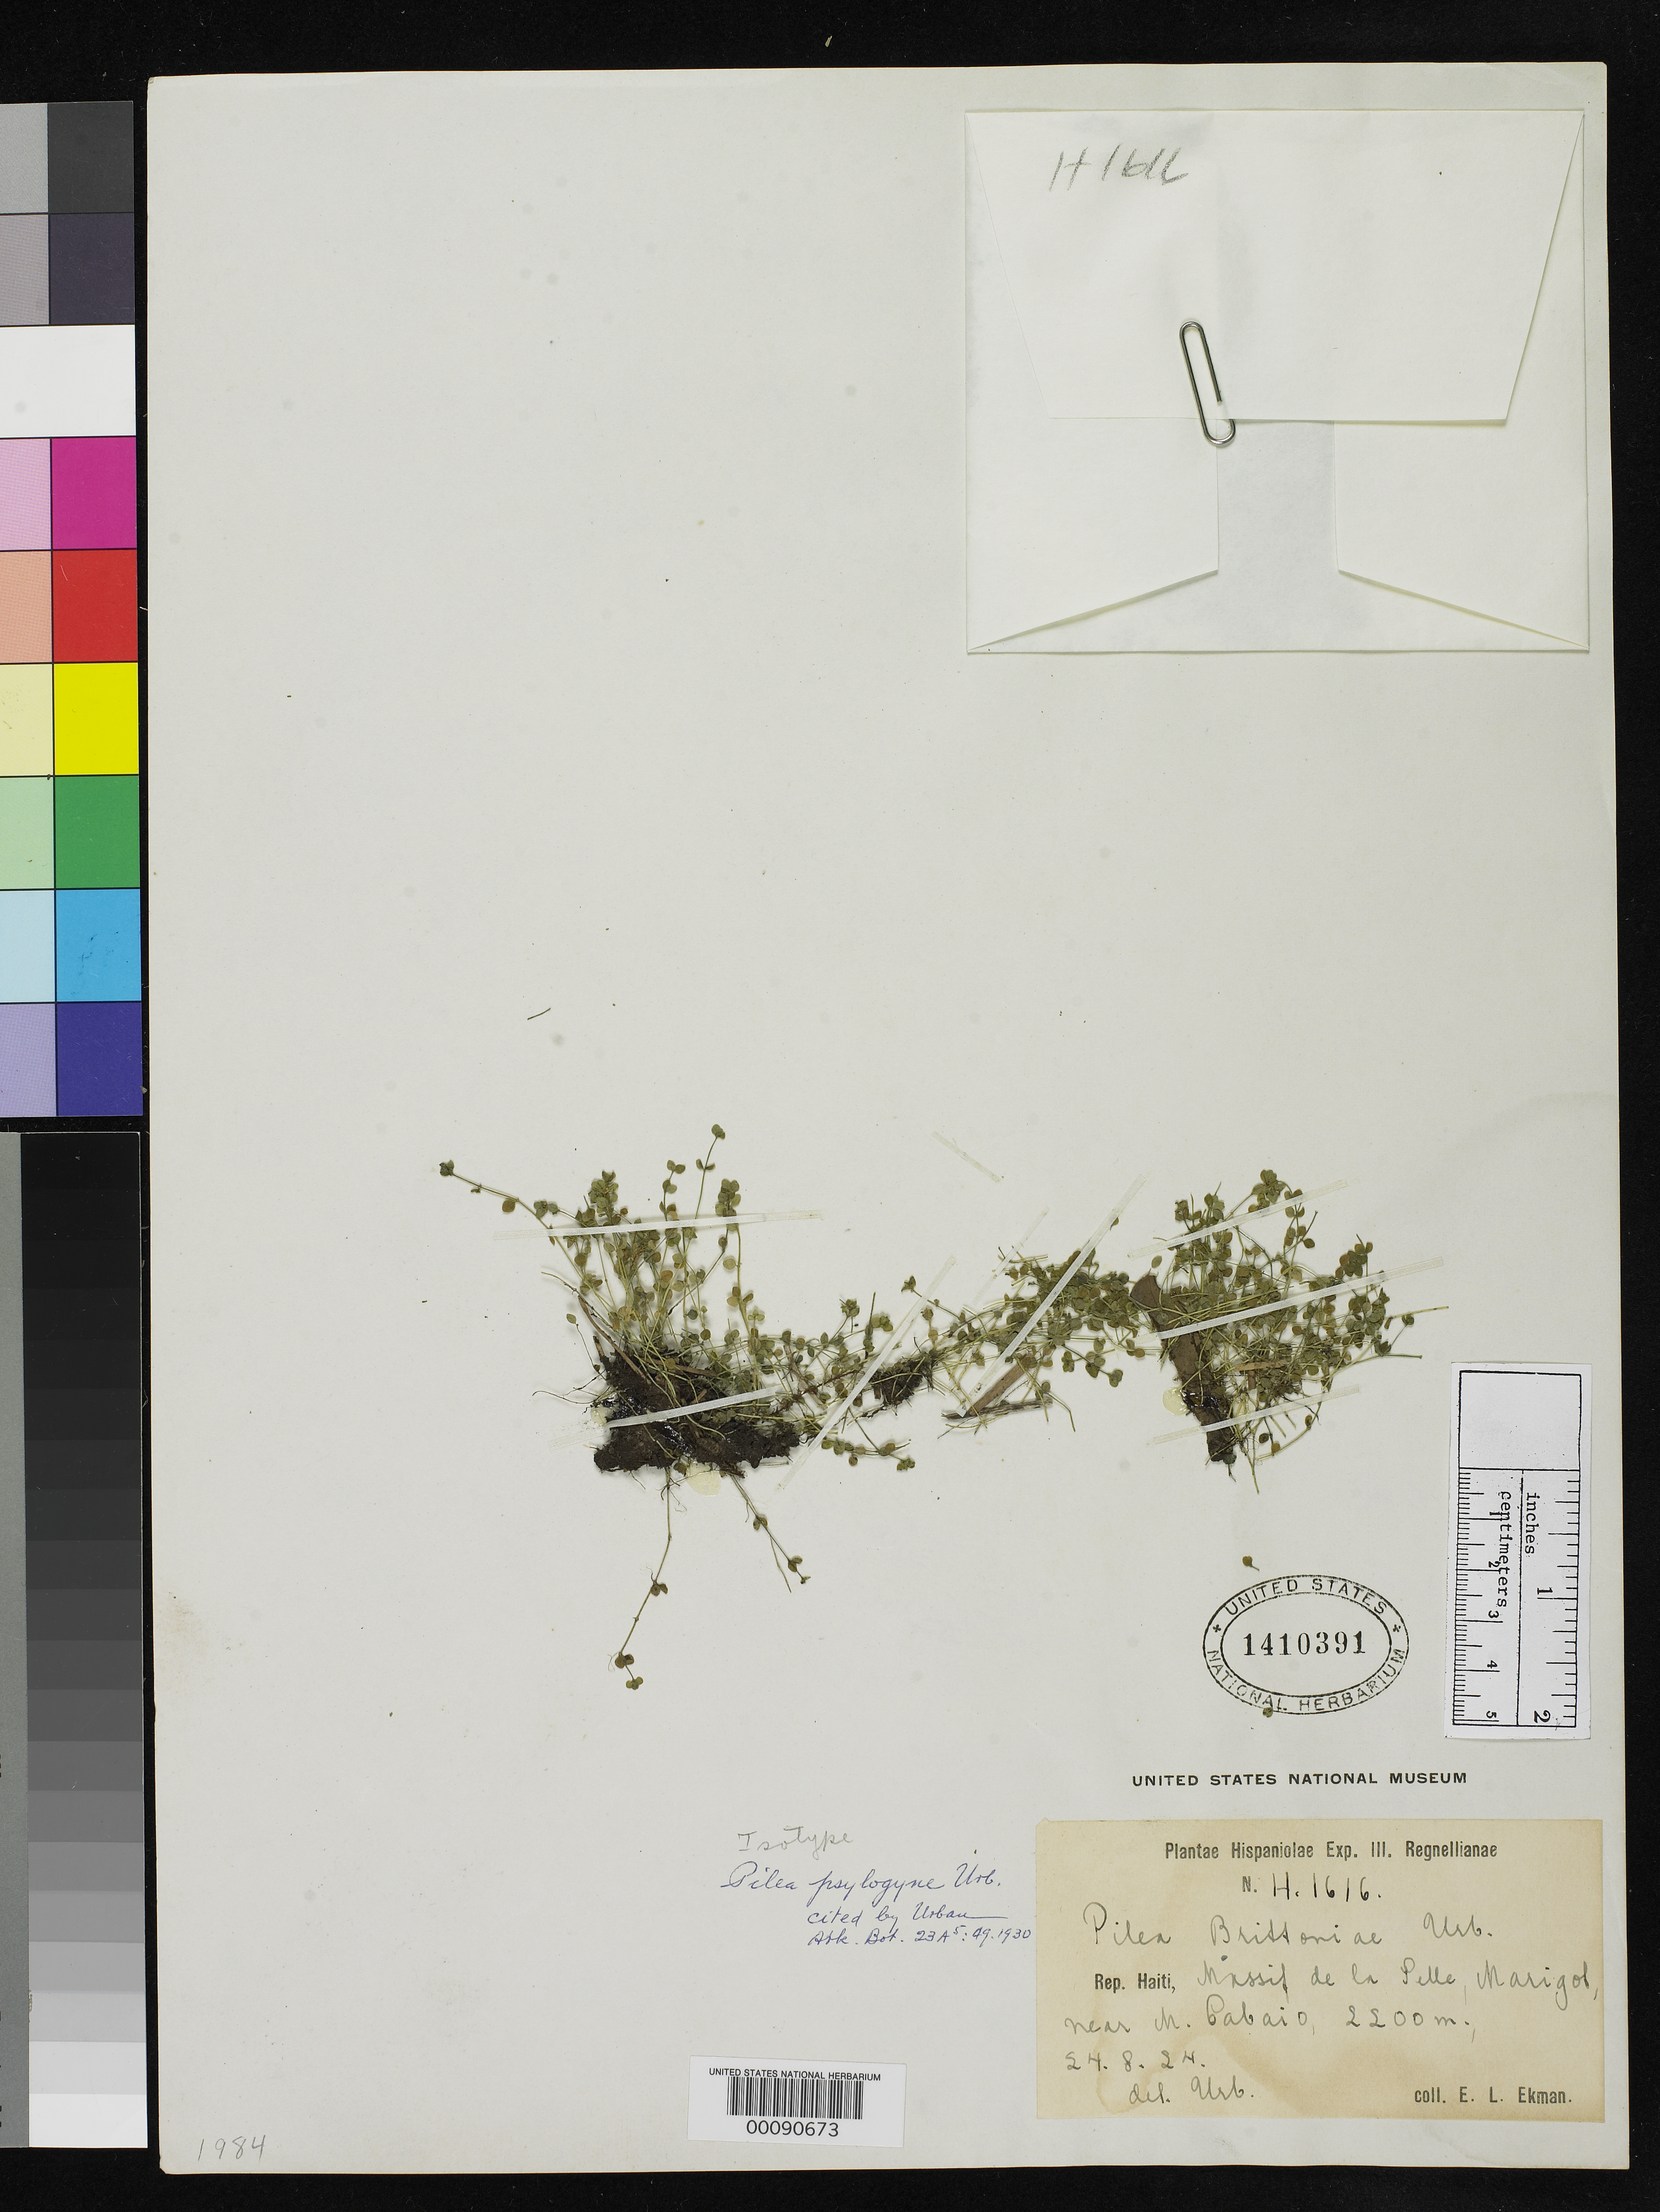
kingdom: Plantae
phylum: Tracheophyta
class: Magnoliopsida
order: Rosales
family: Urticaceae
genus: Pilea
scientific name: Pilea psilogyne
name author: Urb.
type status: Isotype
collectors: E. L. Ekman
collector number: H 1616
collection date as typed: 24 Aug 1924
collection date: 1924-08-24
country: Haiti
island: Hispaniola Island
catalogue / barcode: US 1410391